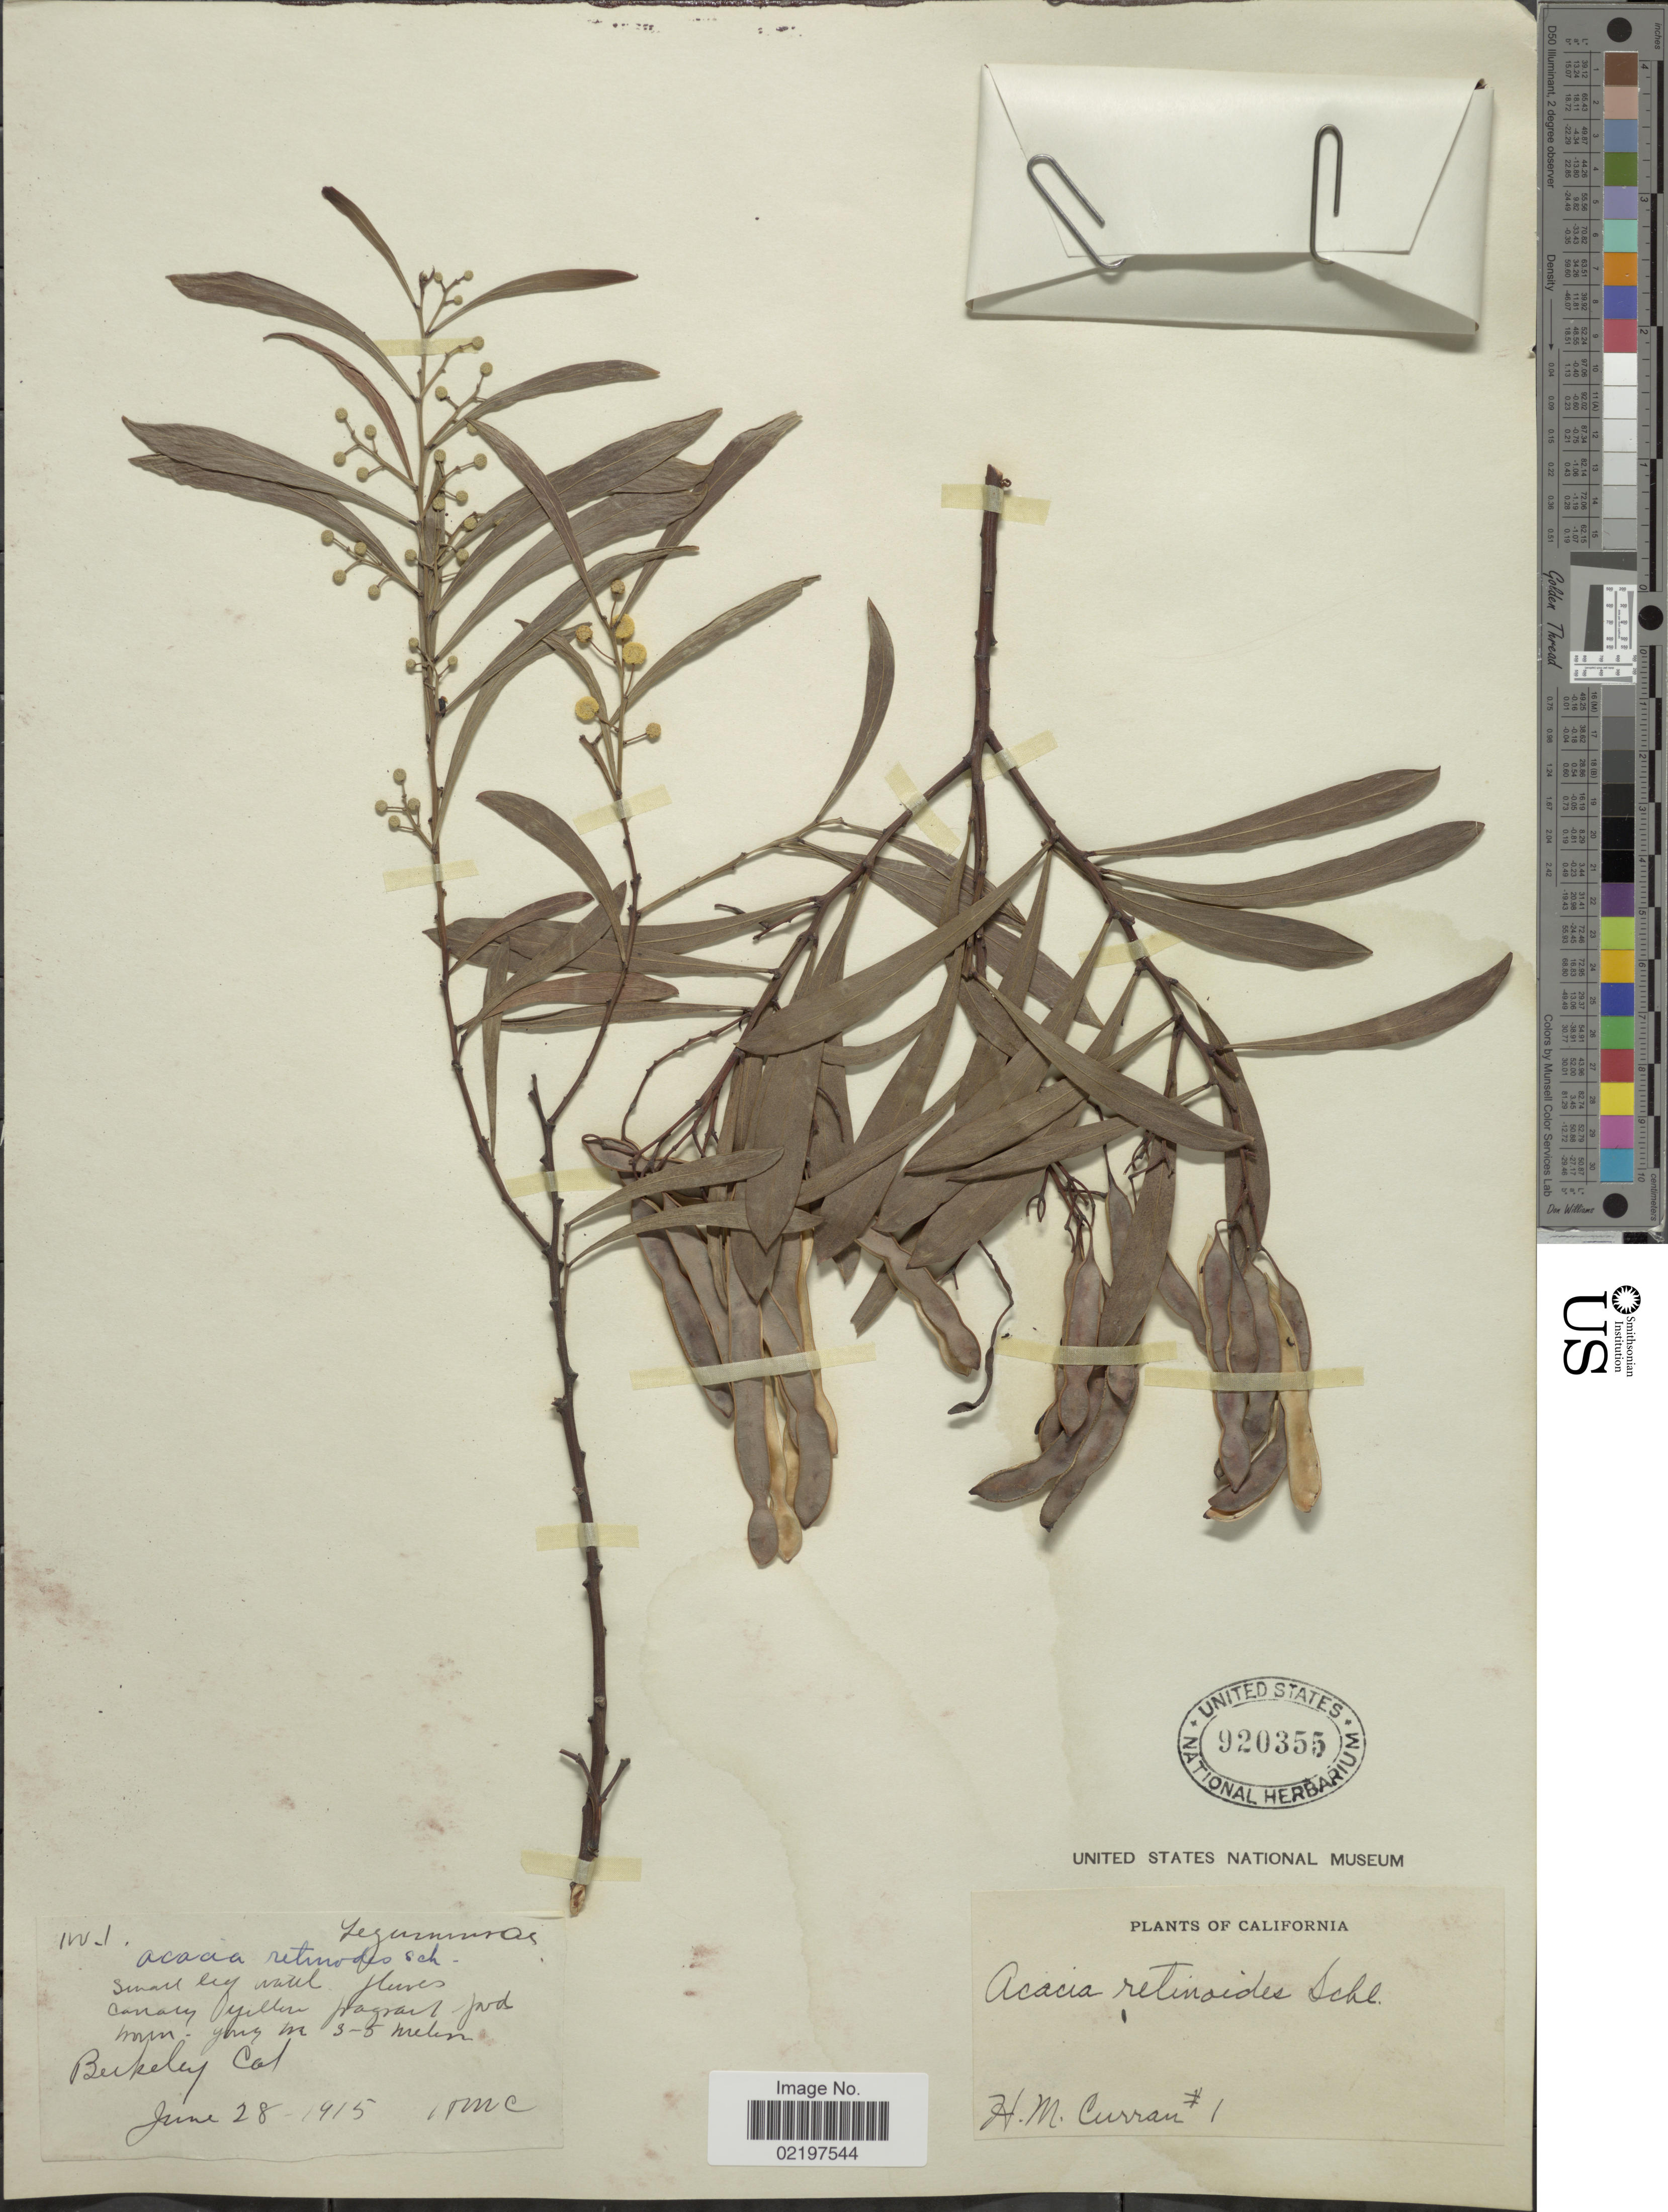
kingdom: Plantae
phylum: Tracheophyta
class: Magnoliopsida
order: Fabales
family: Fabaceae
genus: Acacia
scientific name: Acacia retinodes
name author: Schltdl.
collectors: H. M. Curran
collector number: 1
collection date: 1915-06-28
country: United States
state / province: California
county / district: Alameda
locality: Berkeley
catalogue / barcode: US 920355